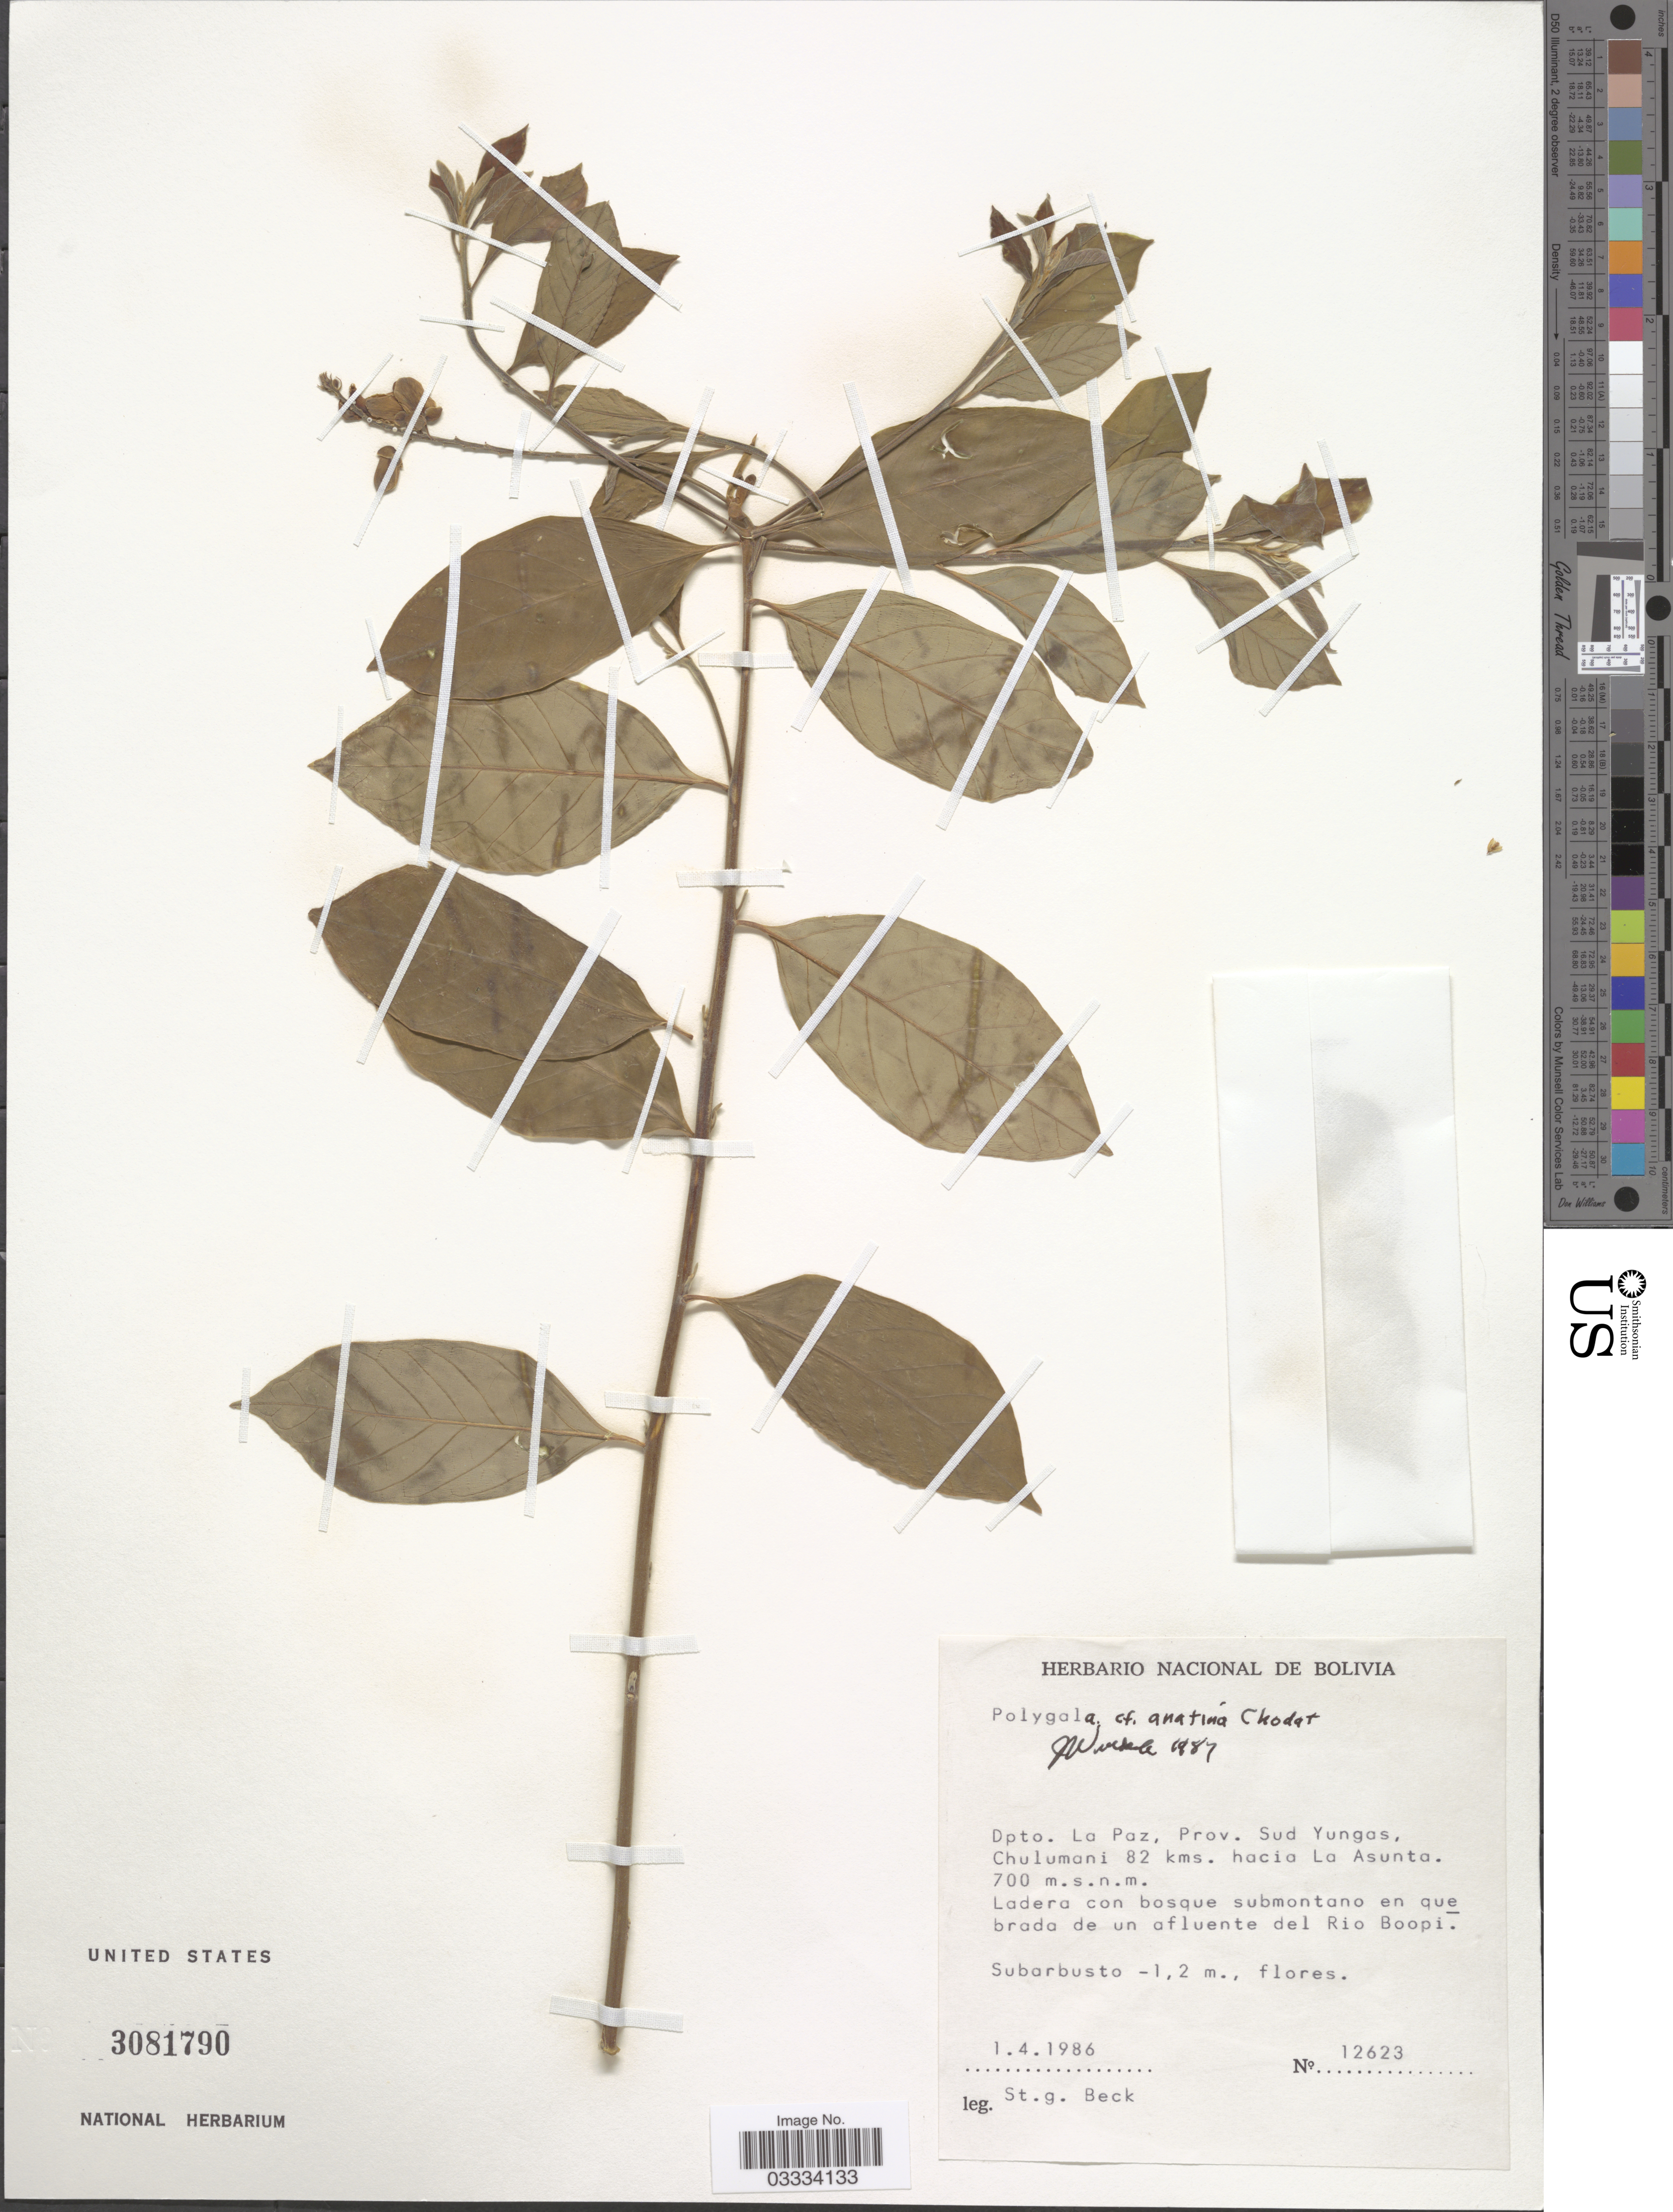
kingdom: Plantae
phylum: Tracheophyta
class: Magnoliopsida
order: Fabales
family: Polygalaceae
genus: Caamembeca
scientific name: Caamembeca andina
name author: (A.W. Benn.) J.F.B. Pastore & Mabb.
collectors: S. G. Beck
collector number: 12623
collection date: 1986-04-01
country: Bolivia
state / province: La Paz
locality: Dpto. La Paz, Prov. Sud Yungas, Chulumani 82 kms. hacia La Asunta.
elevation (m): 700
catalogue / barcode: US 3081790